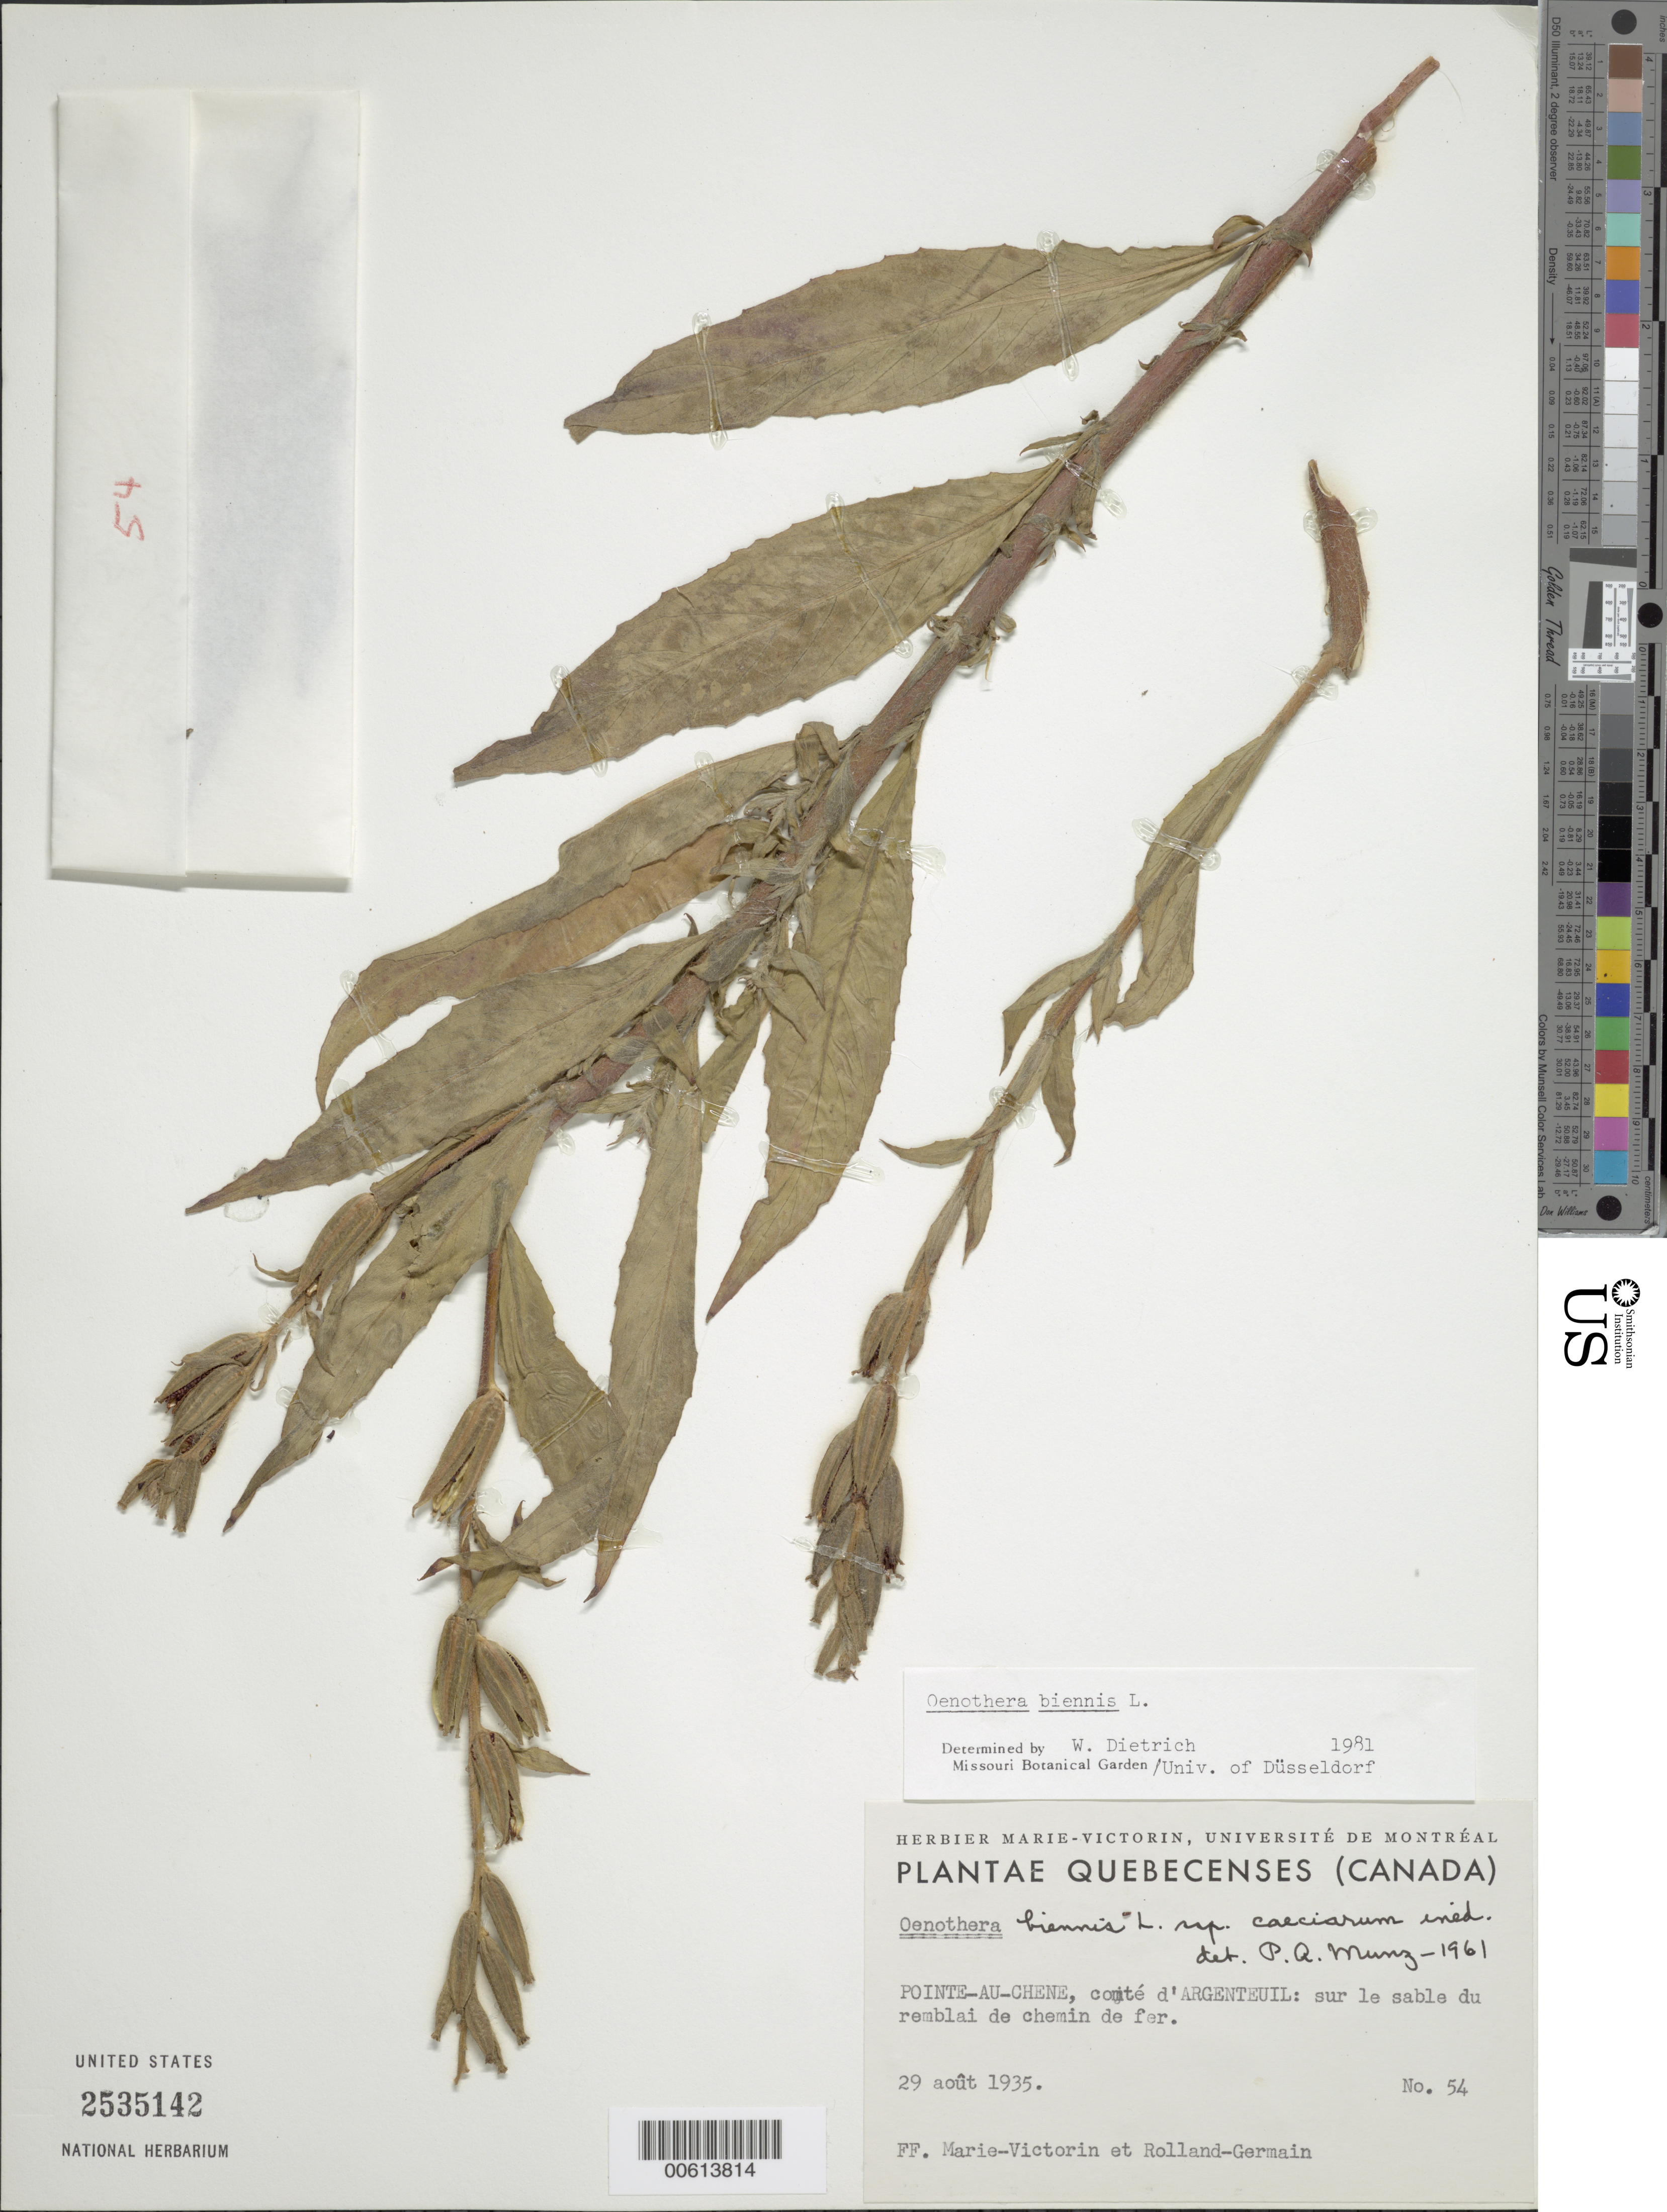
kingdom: Plantae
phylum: Tracheophyta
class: Magnoliopsida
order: Myrtales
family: Onagraceae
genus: Oenothera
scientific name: Oenothera biennis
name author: L.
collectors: Fr. Marie-Victorin & Rolland-Germain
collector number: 54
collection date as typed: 29 Aug 1935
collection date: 1935-08-29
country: Canada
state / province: Quebec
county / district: Argenteuil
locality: Pointe au chene, comte de'Argenteuil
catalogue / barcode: US 2535142